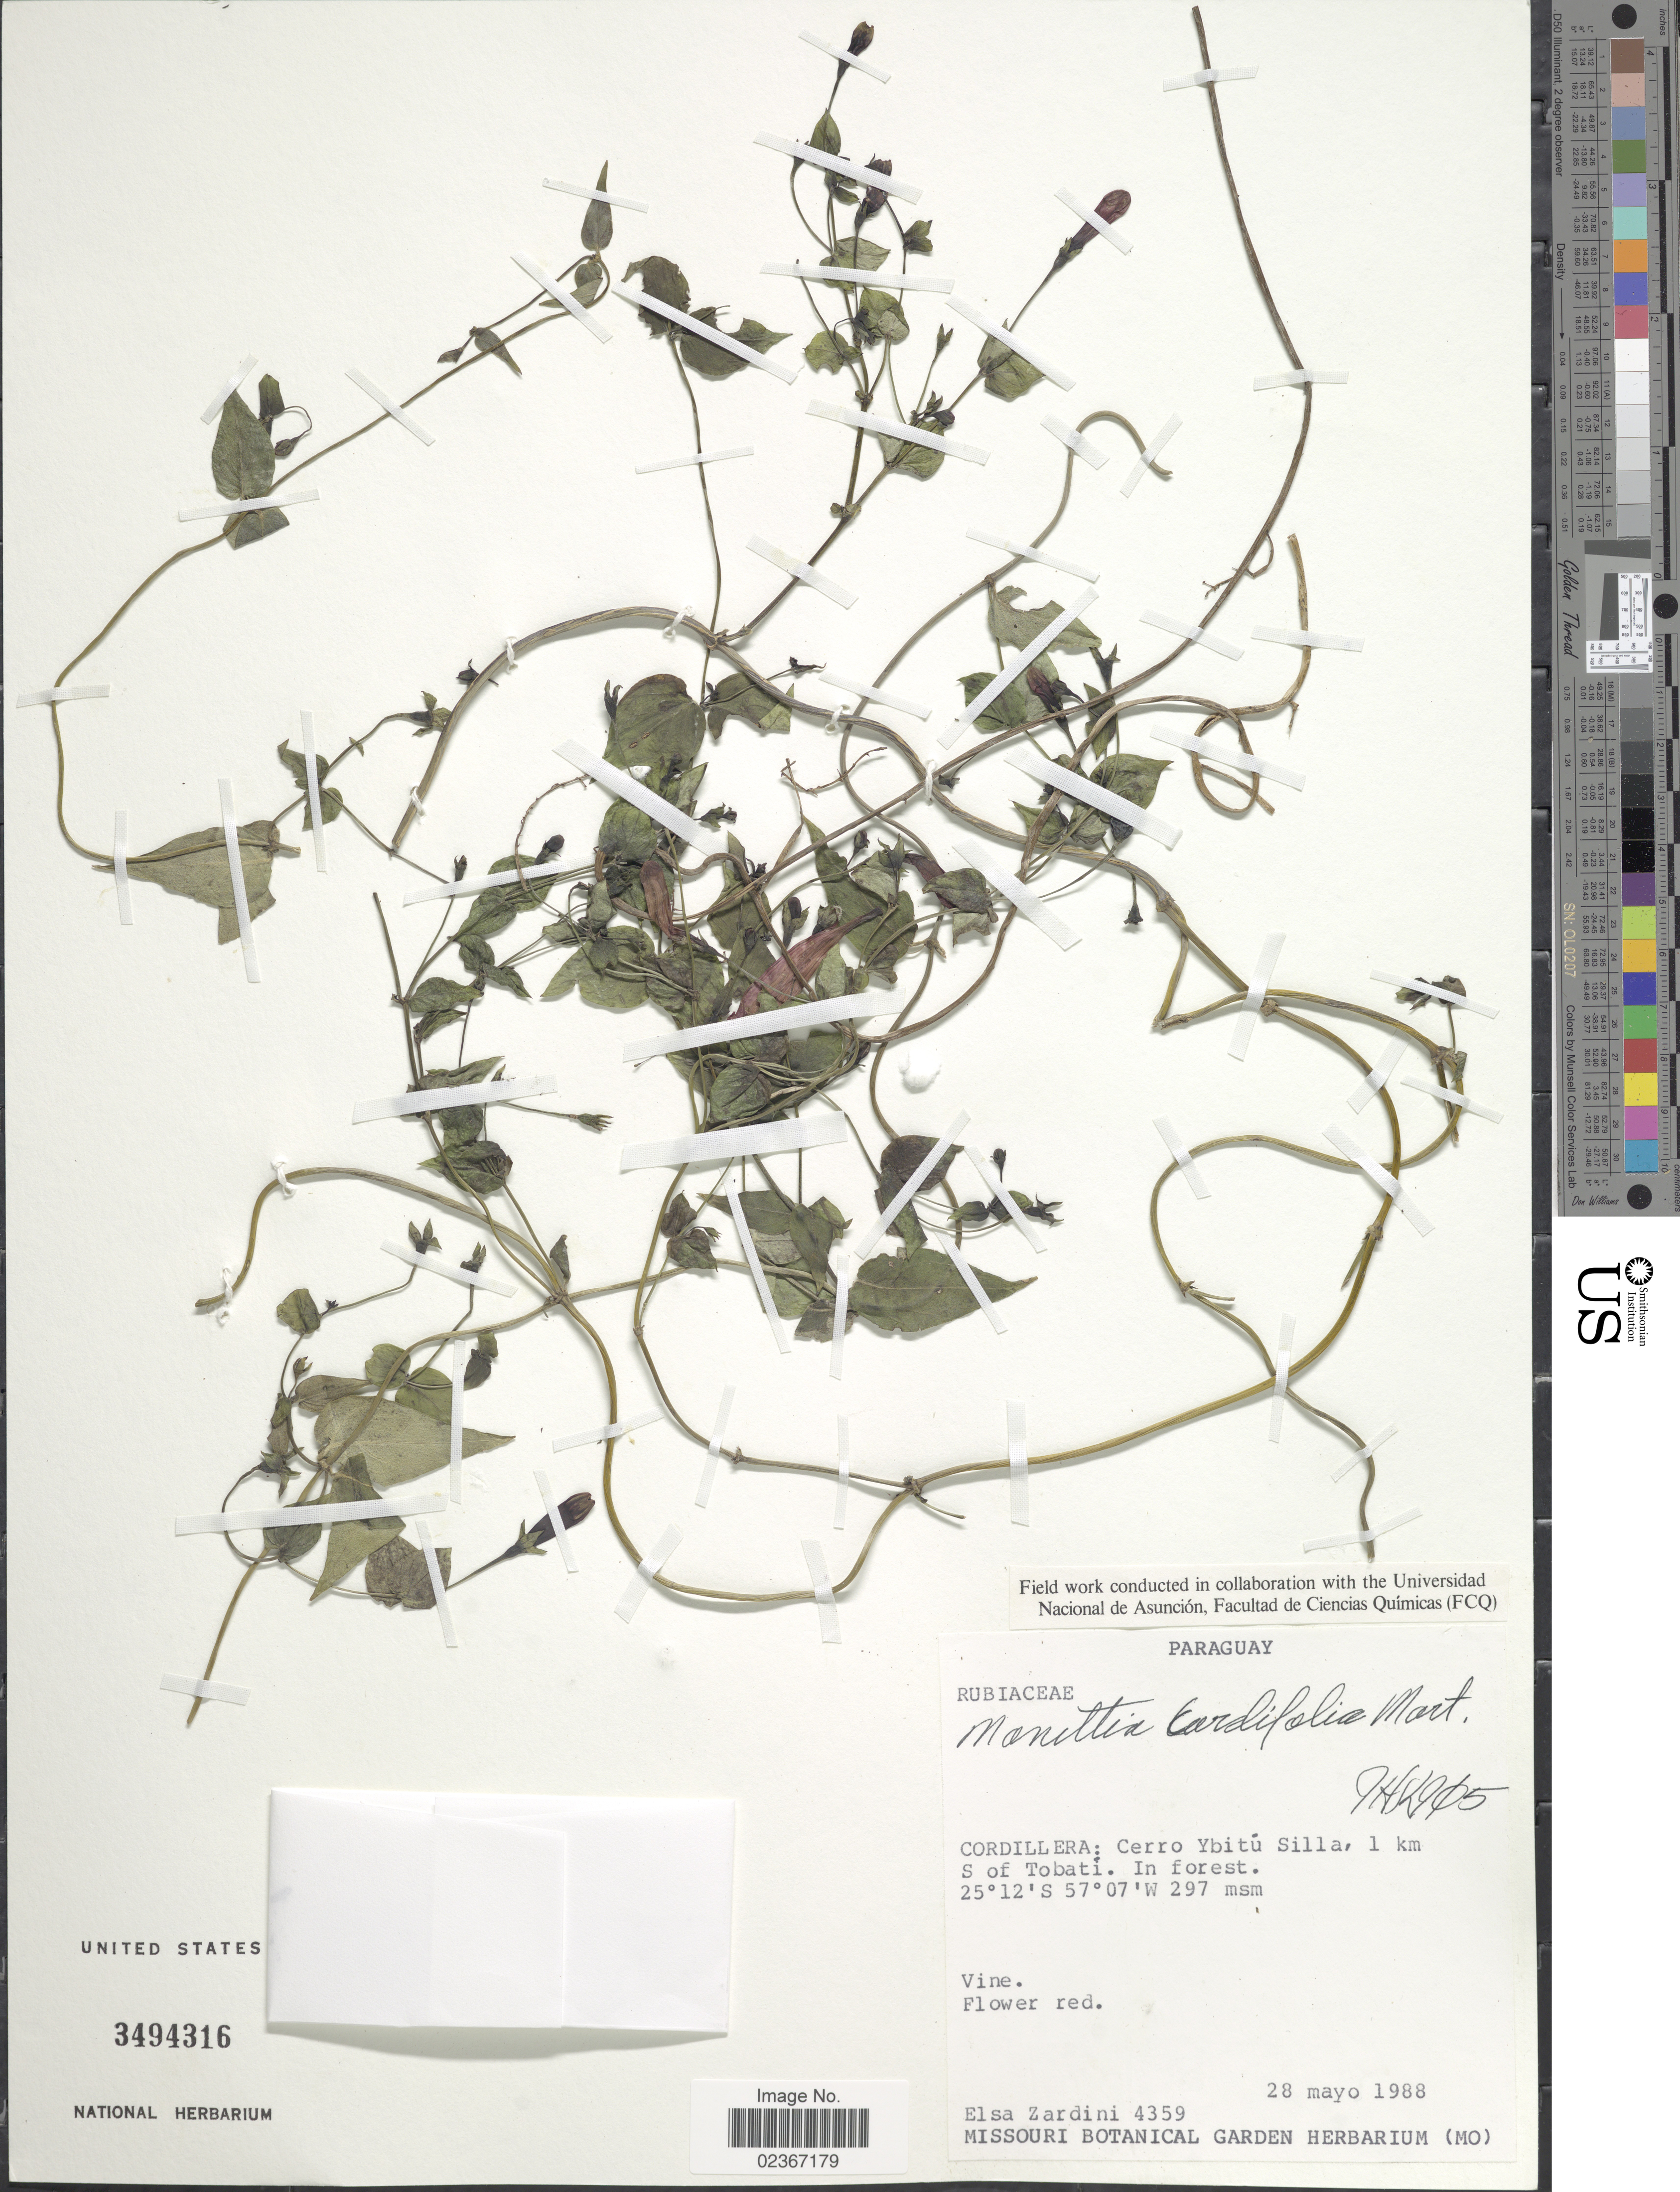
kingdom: Plantae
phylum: Tracheophyta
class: Magnoliopsida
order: Gentianales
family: Rubiaceae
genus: Manettia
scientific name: Manettia cordifolia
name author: Mart.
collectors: E. M. Zardini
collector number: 4359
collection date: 1988-05-28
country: Paraguay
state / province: Cordillera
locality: Cerro Ybitu Silla, 1 km S of Tobati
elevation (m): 297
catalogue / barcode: US 3494316